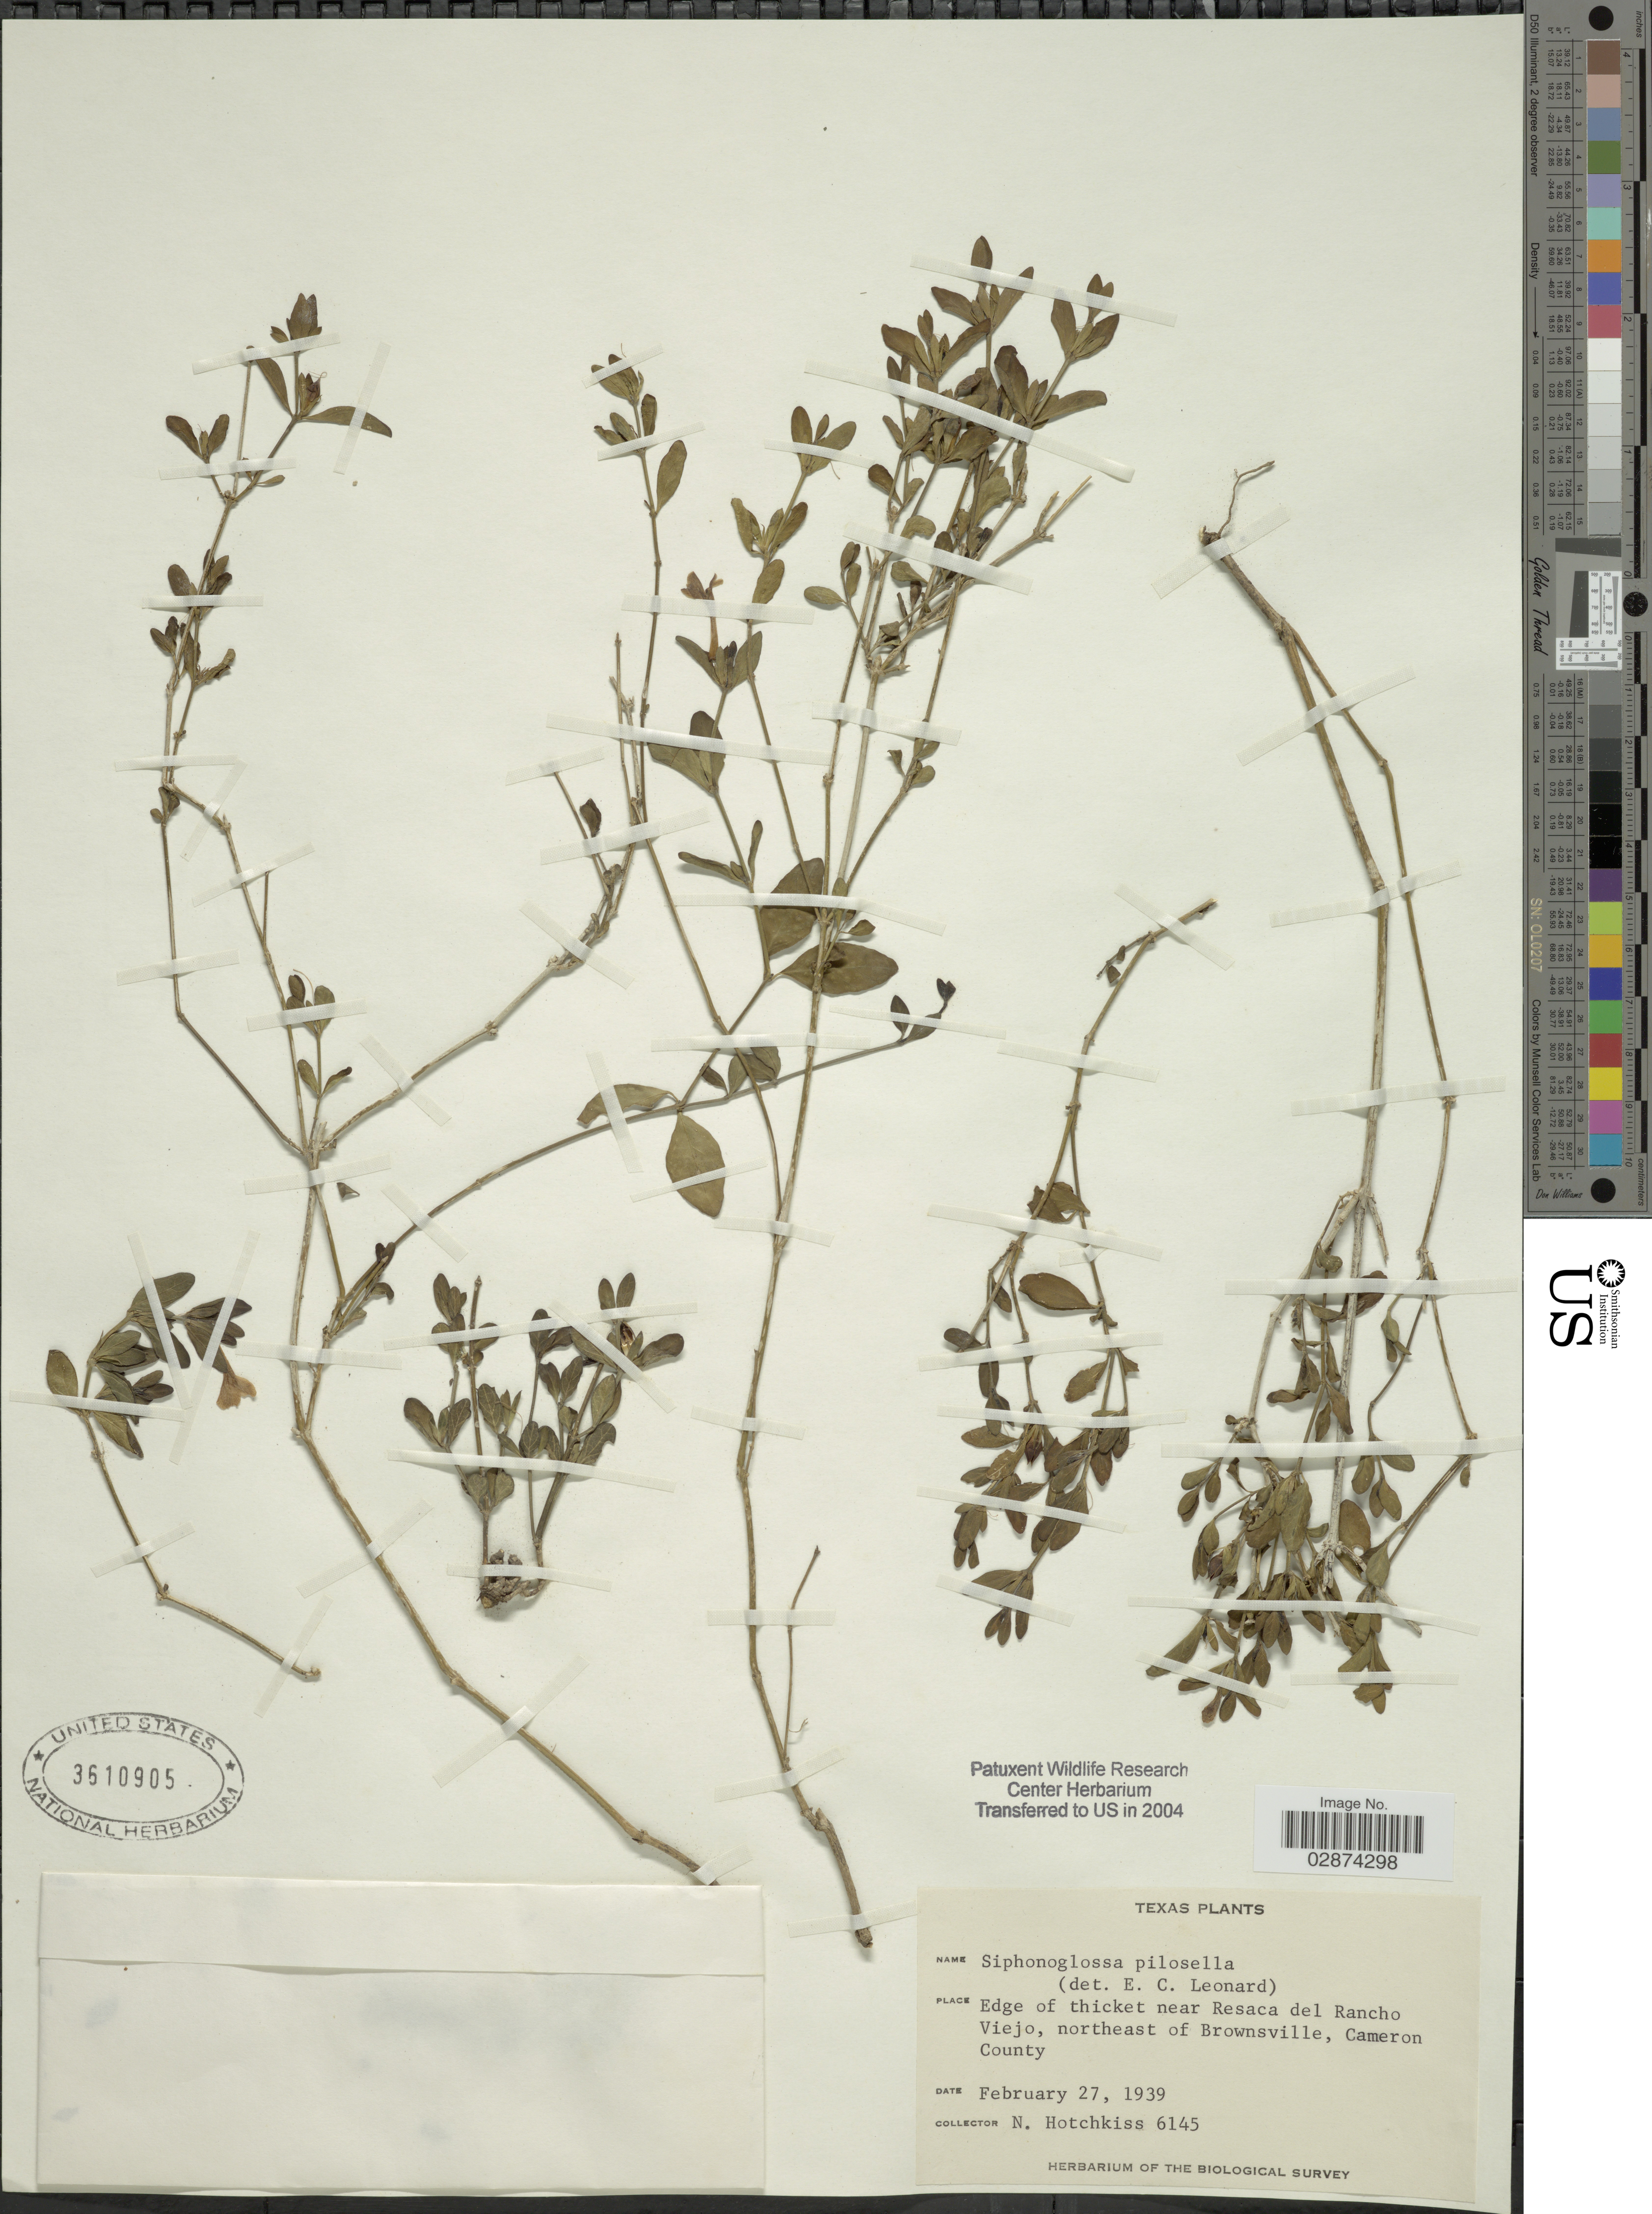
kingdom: Plantae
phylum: Tracheophyta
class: Magnoliopsida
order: Lamiales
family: Acanthaceae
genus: Justicia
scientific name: Justicia pilosella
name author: (Nees) Hilsenb.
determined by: Fisher, Amanda, (LOB), California State University, Long Beach (UNITED STATES)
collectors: N. Hotchkiss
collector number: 6145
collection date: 1939-02-27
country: United States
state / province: Texas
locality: Edge of thicket near Resaca del Rancho Viejo, northeast of Brownsville, Cameron County.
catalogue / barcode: US 3610905